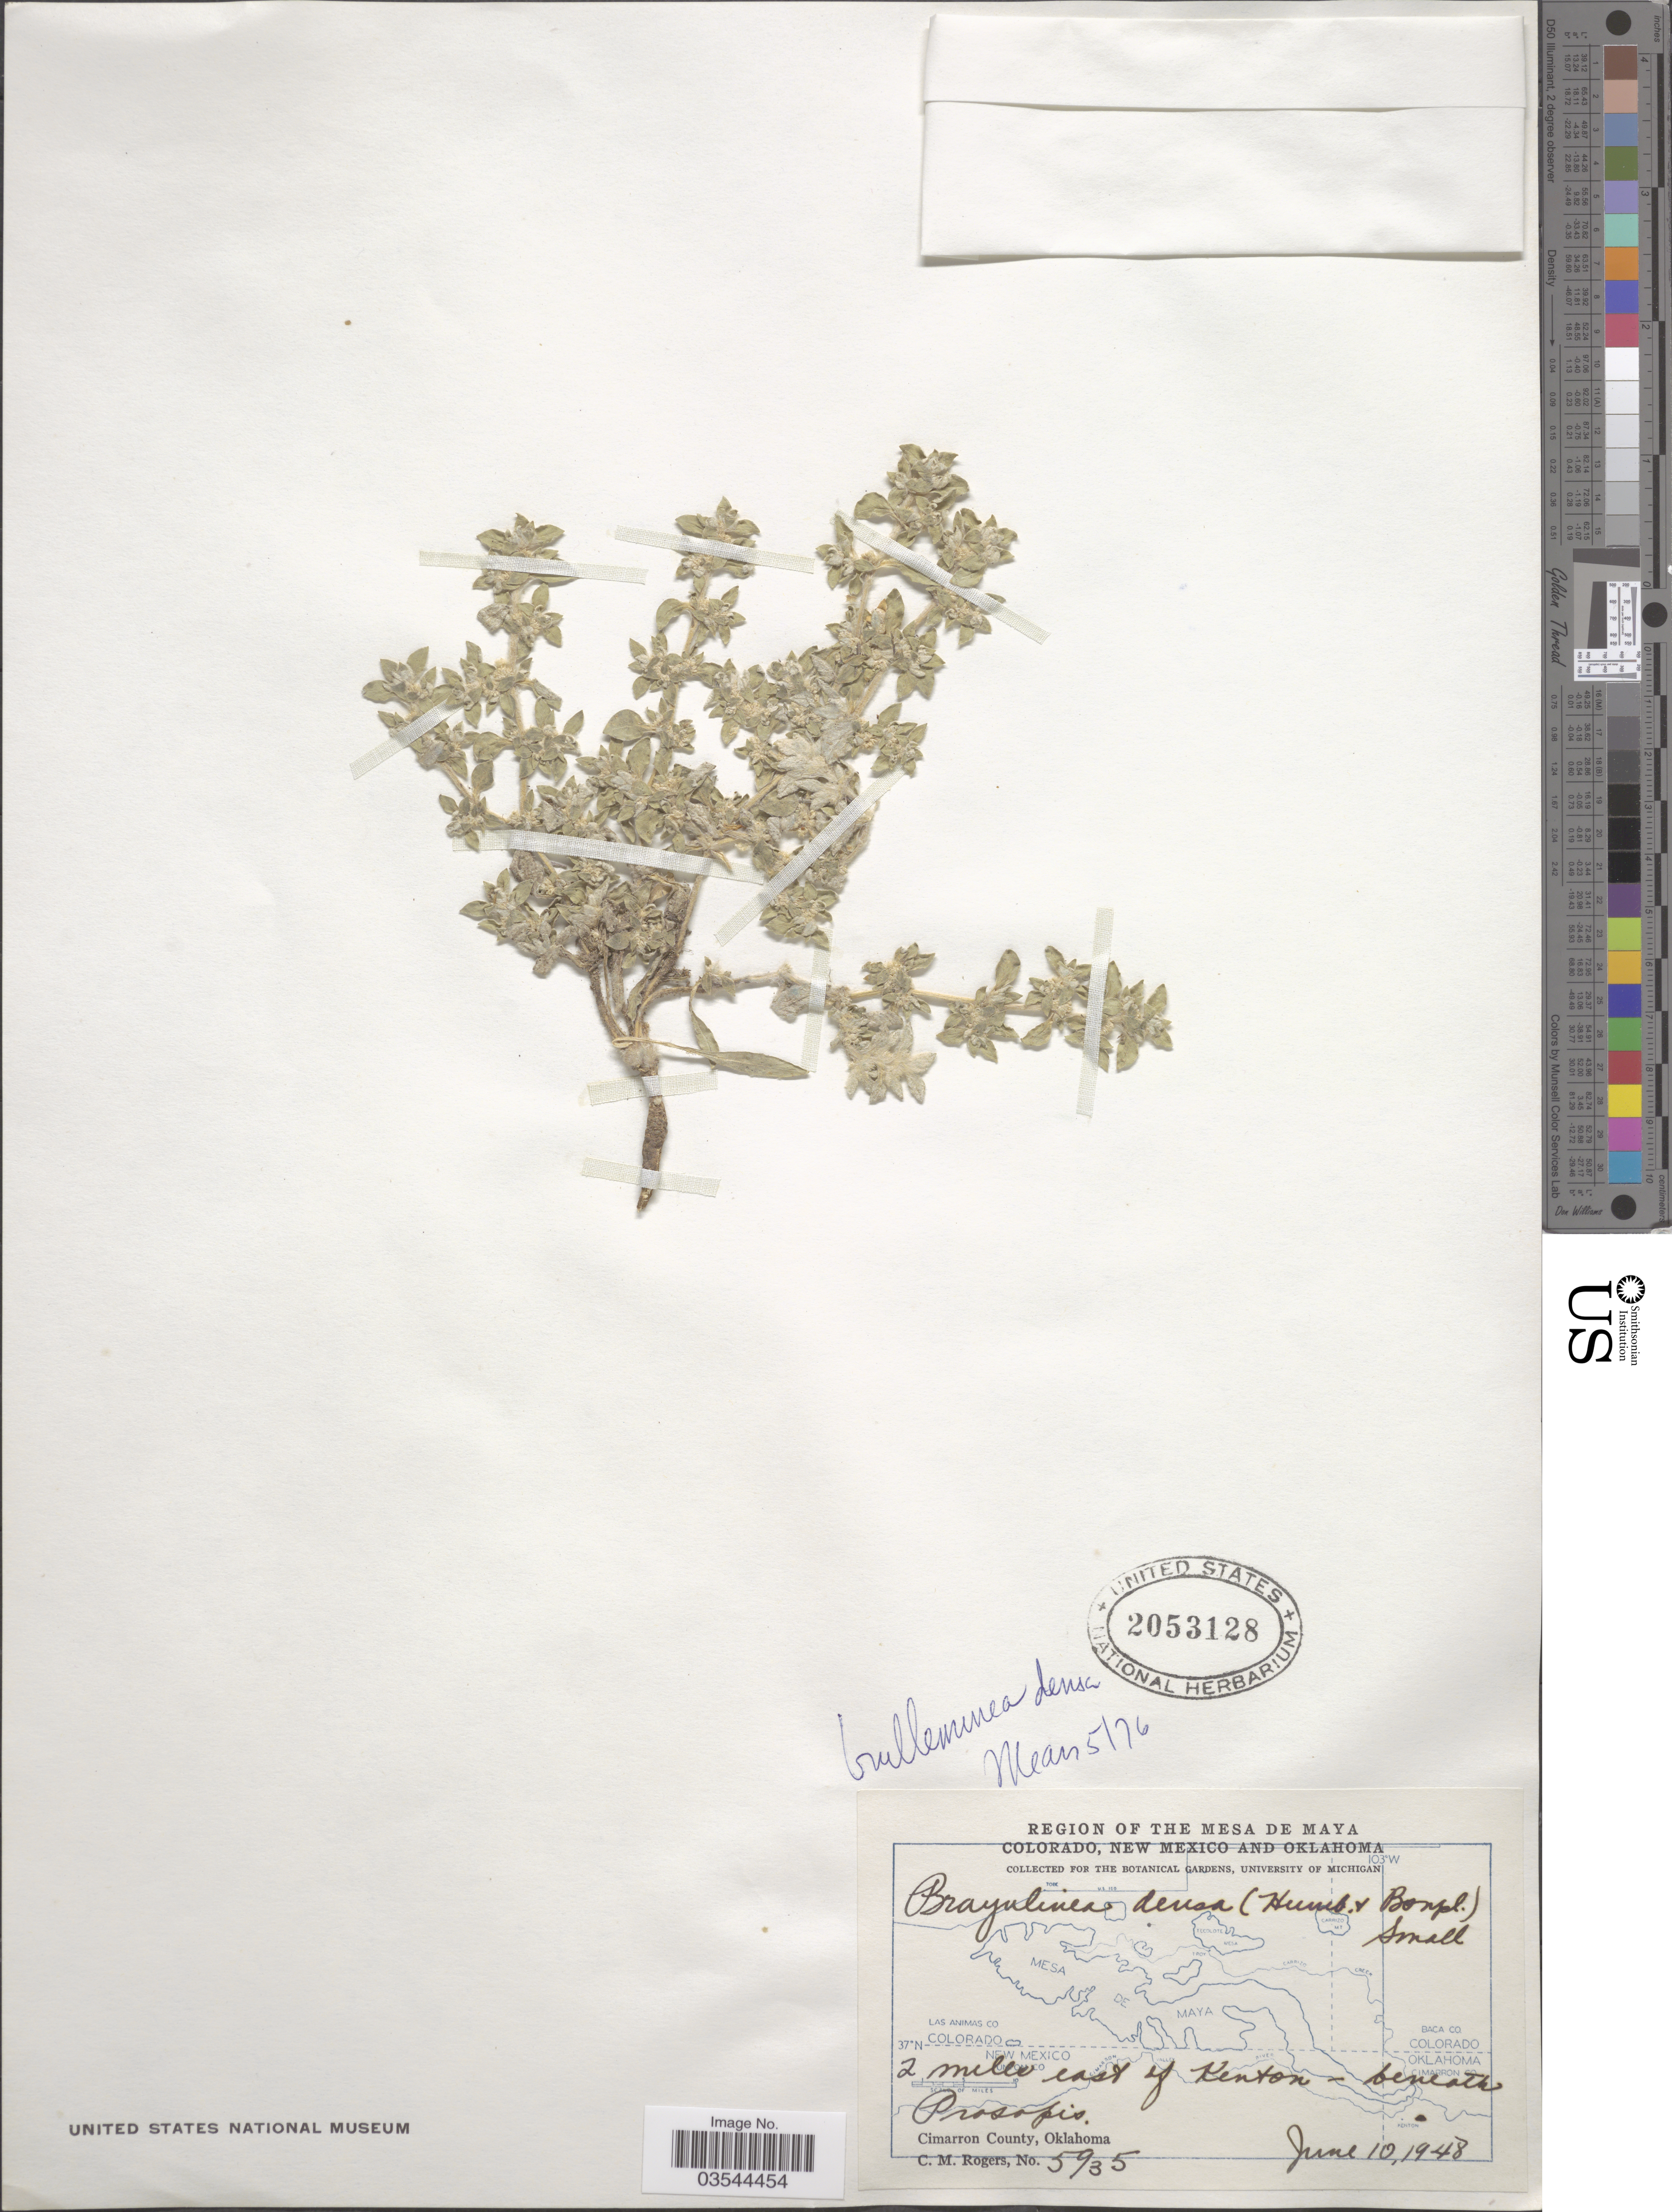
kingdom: Plantae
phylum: Tracheophyta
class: Magnoliopsida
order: Caryophyllales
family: Amaranthaceae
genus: Guilleminea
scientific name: Guilleminea densa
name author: (Humb. & Bonpl. ex Schult.) Moq.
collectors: C. M. Rogers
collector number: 5935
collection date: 1948-06-10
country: United States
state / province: Oklahoma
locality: Region of The Mesa de Maya. 2 miles east of Kenton-beneath Prosopis. Cimarron County.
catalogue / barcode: US 2053128